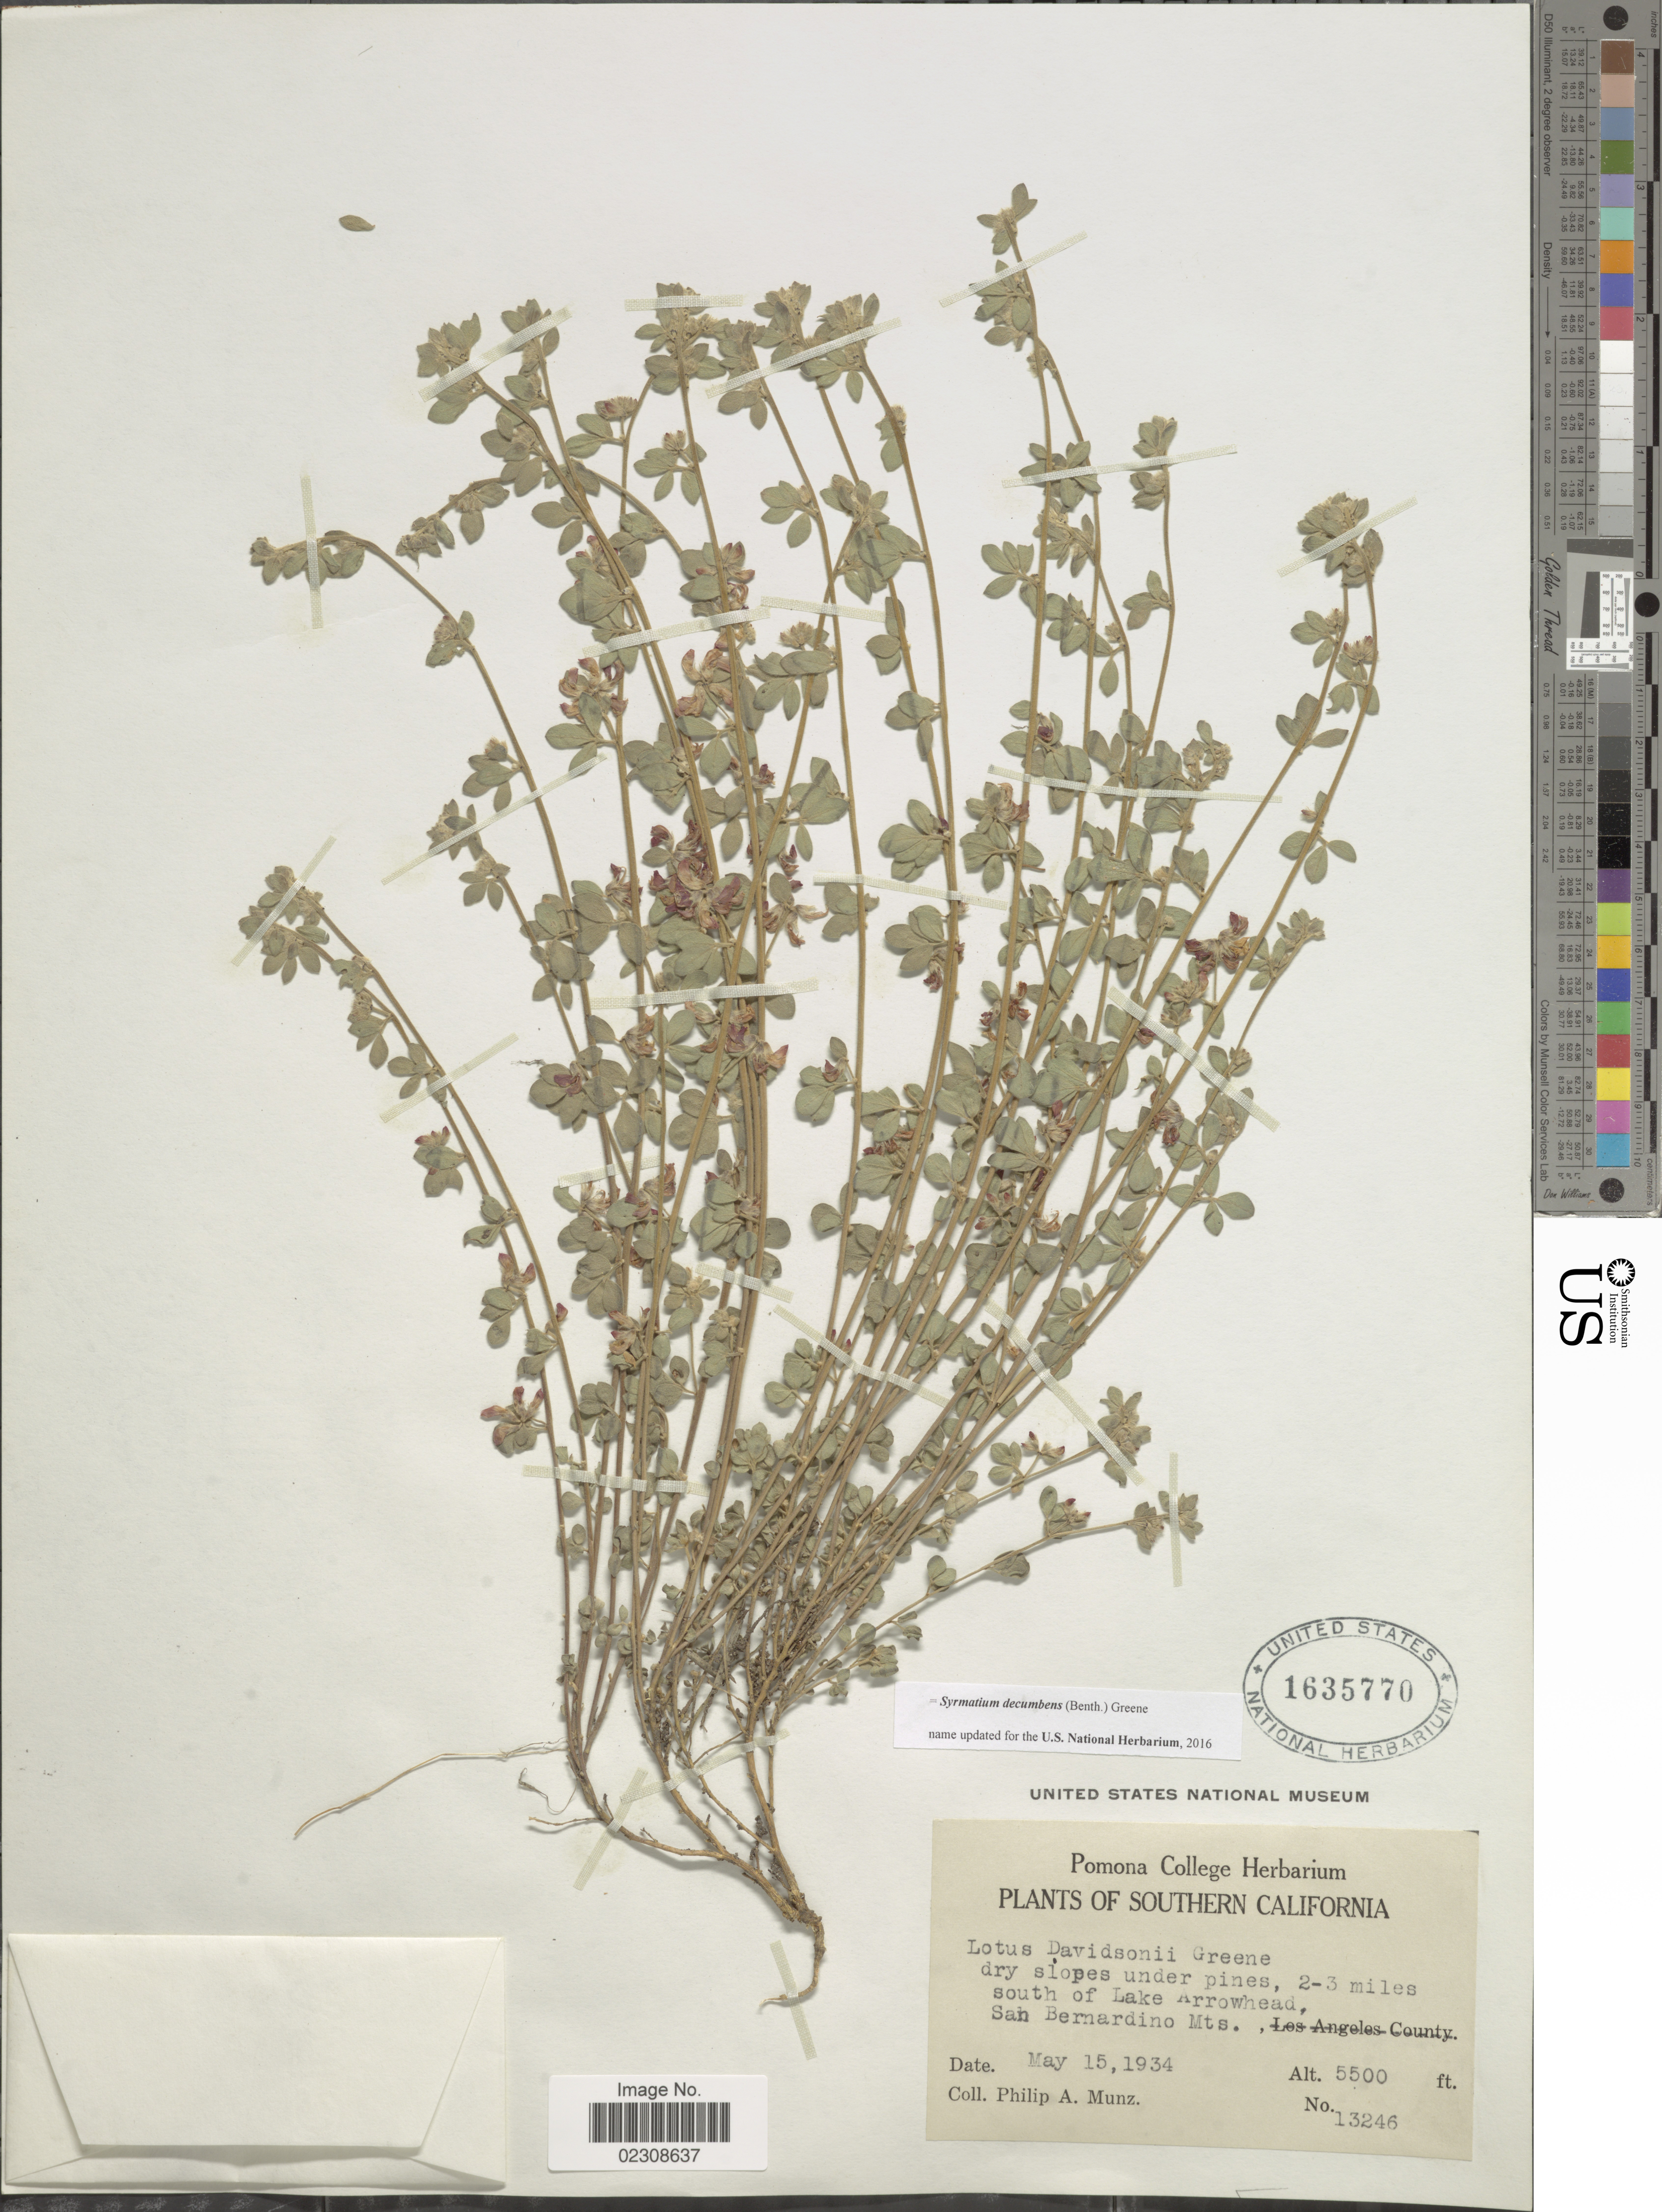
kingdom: Plantae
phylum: Tracheophyta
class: Magnoliopsida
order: Fabales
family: Fabaceae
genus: Syrmatium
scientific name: Syrmatium decumbens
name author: (Benth.) Greene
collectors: P. A. Munz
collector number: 13246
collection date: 1934-05-15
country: United States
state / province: California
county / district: San Bernardino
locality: Southern California. 2-3 miles south of Lake Arrowhead, San Bernardino Mts.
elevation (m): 1676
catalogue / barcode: US 1635770